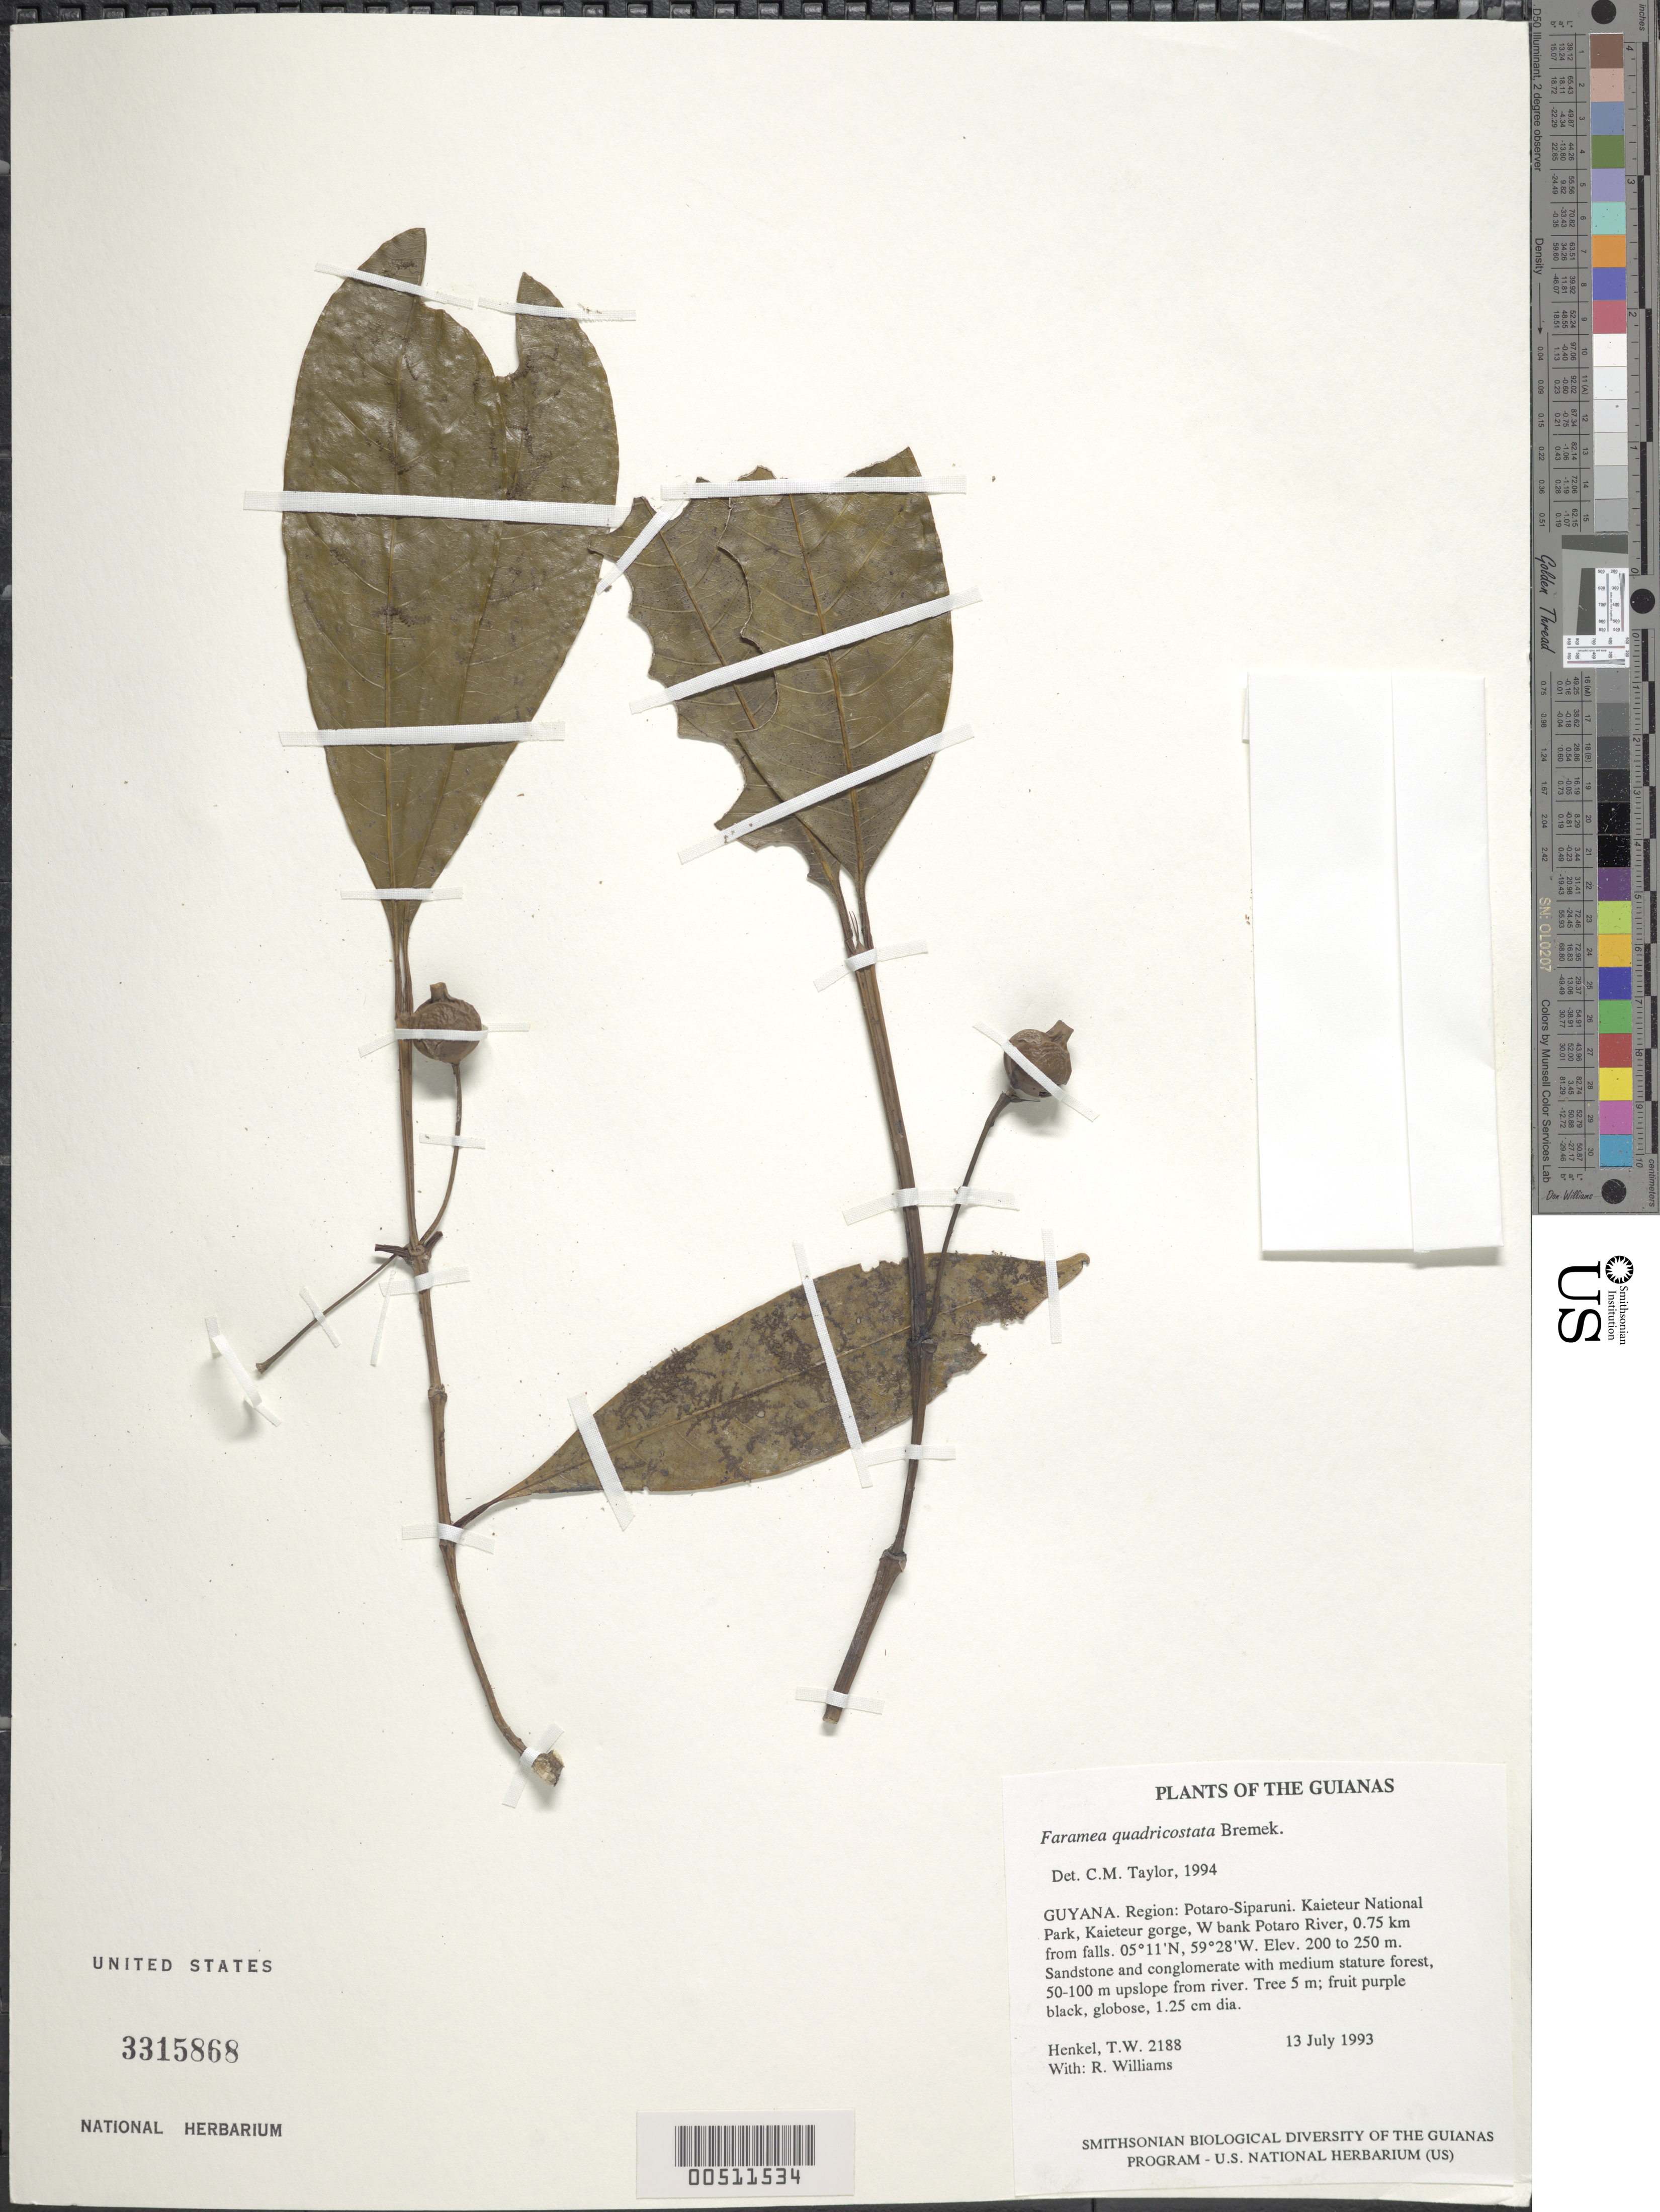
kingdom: Plantae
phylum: Tracheophyta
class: Magnoliopsida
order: Gentianales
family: Rubiaceae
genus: Faramea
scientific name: Faramea egregia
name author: Sandwith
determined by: Taylor, Charlotte M.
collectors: T. Henkel & R. Williams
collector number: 2188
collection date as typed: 13 July 1993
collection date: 1993-07-13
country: Guyana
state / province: Potaro-Siparuni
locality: Kaieteur National Park, Kaieteur gorge, W bank Potaro R, 0.75 km from falls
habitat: Sandstone and conglomerate with medium stature forest, 50-100 m upslope from river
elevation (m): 200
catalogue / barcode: US 3315868